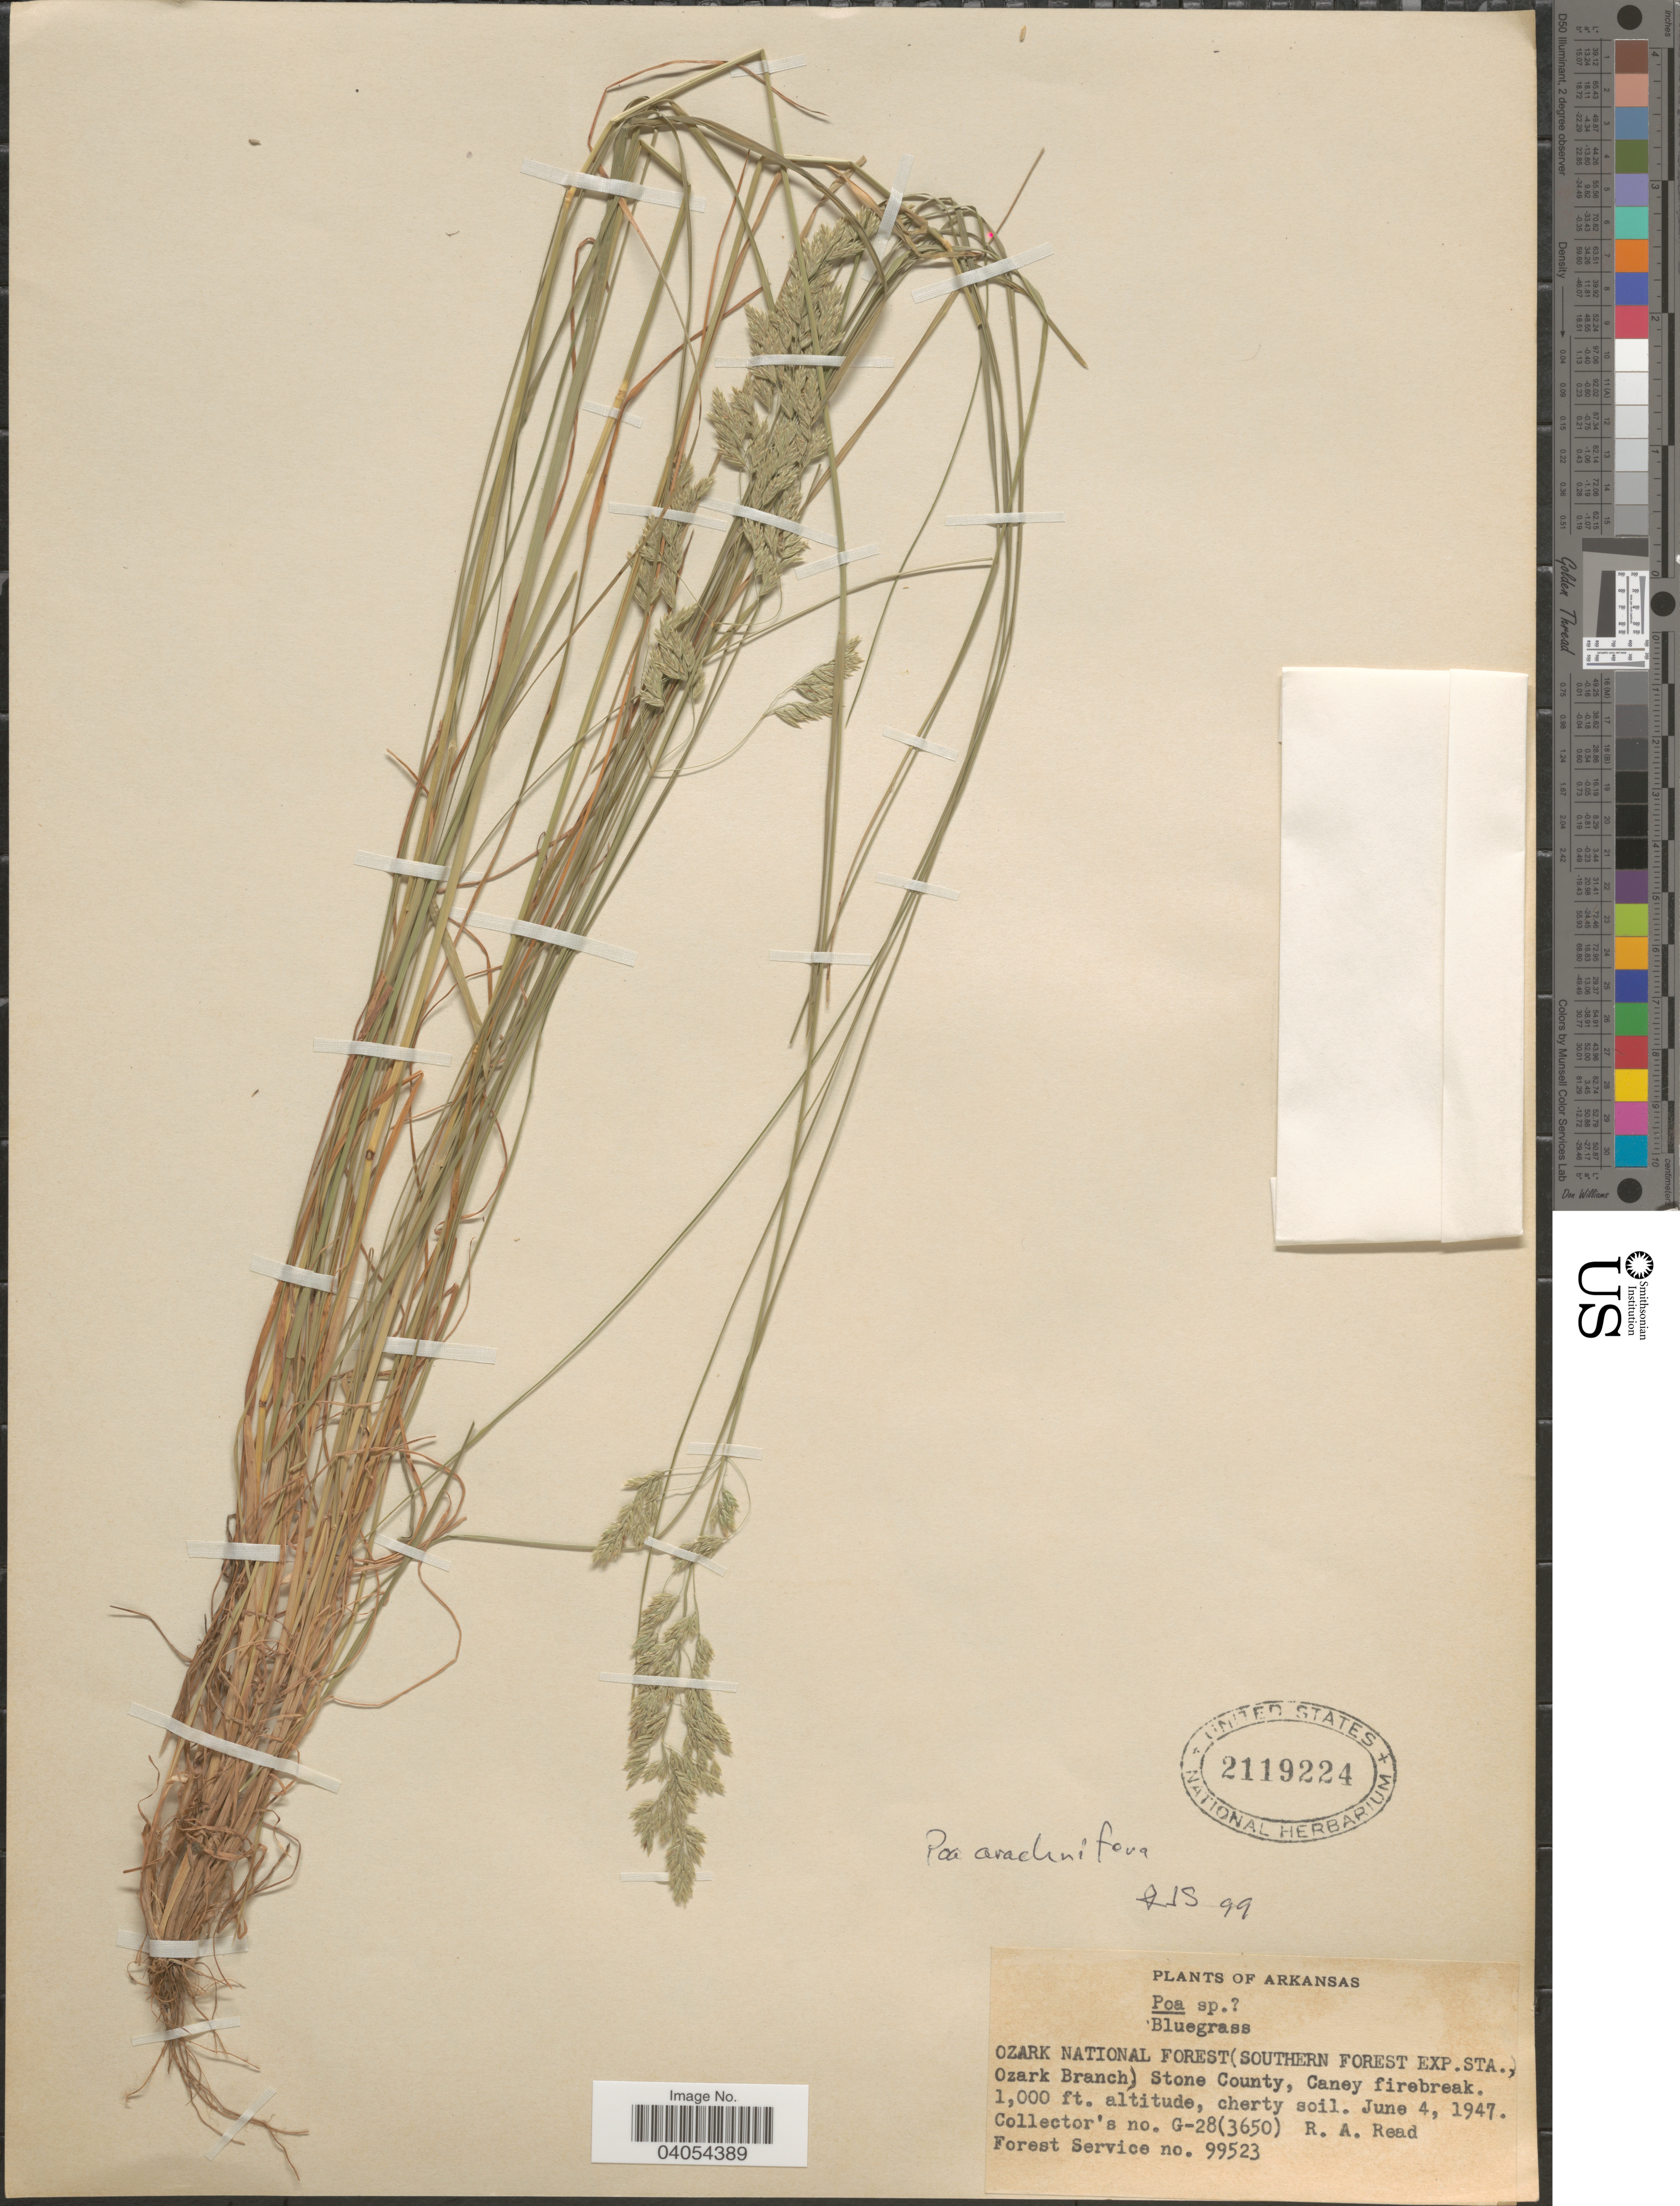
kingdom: Plantae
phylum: Tracheophyta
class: Liliopsida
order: Poales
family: Poaceae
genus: Poa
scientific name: Poa arachnifera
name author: Torr.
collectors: R. A. Read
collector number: G-28/3650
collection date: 1947-06-04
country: United States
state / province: Arkansas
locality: Ozark National Forest(Southern Forest Exp.Sta., Ozark Branch) Stone County, Caney firebreak.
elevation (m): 305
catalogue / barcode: US 2119224